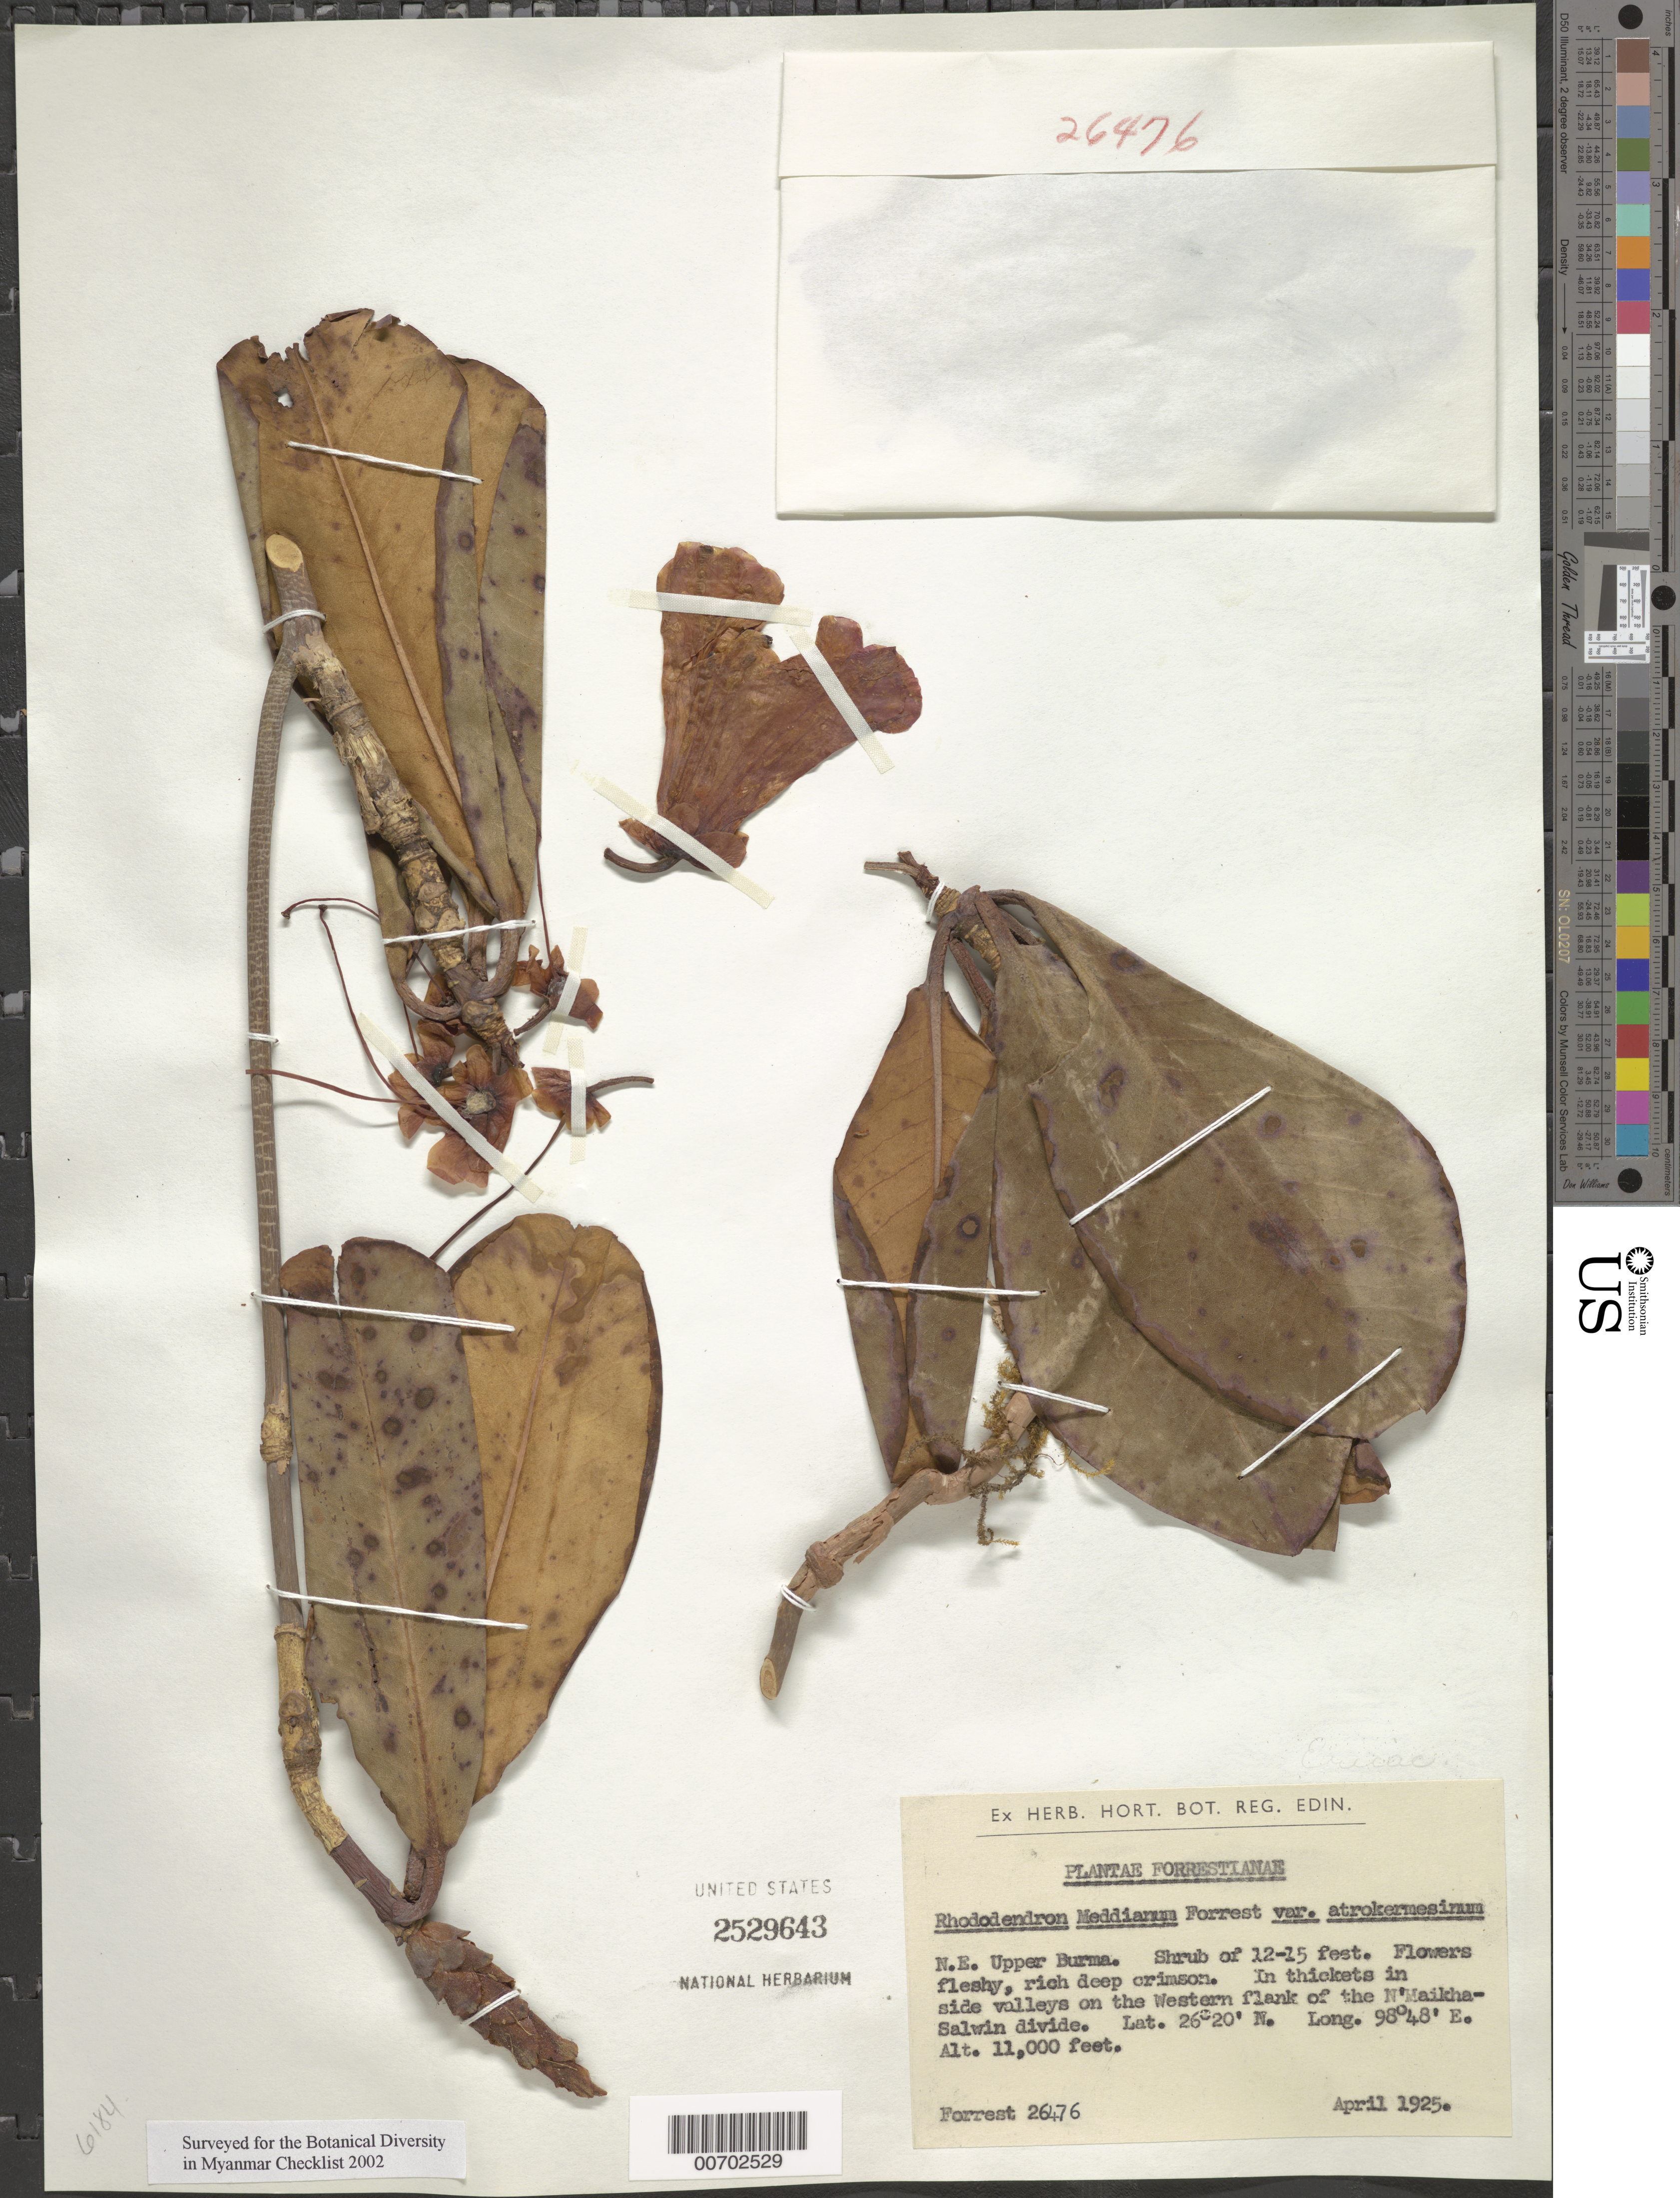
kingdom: Plantae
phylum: Tracheophyta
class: Magnoliopsida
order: Ericales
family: Ericaceae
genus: Rhododendron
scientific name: Rhododendron meddianum var. atrokermesinum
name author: Tagg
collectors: G. Forrest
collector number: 26476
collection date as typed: Apr 1925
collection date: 1925-04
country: Myanmar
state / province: Kachin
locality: N'Maikha-Salwin Divide, W flank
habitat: In thickets in side valleys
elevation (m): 3353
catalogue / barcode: US 2529643